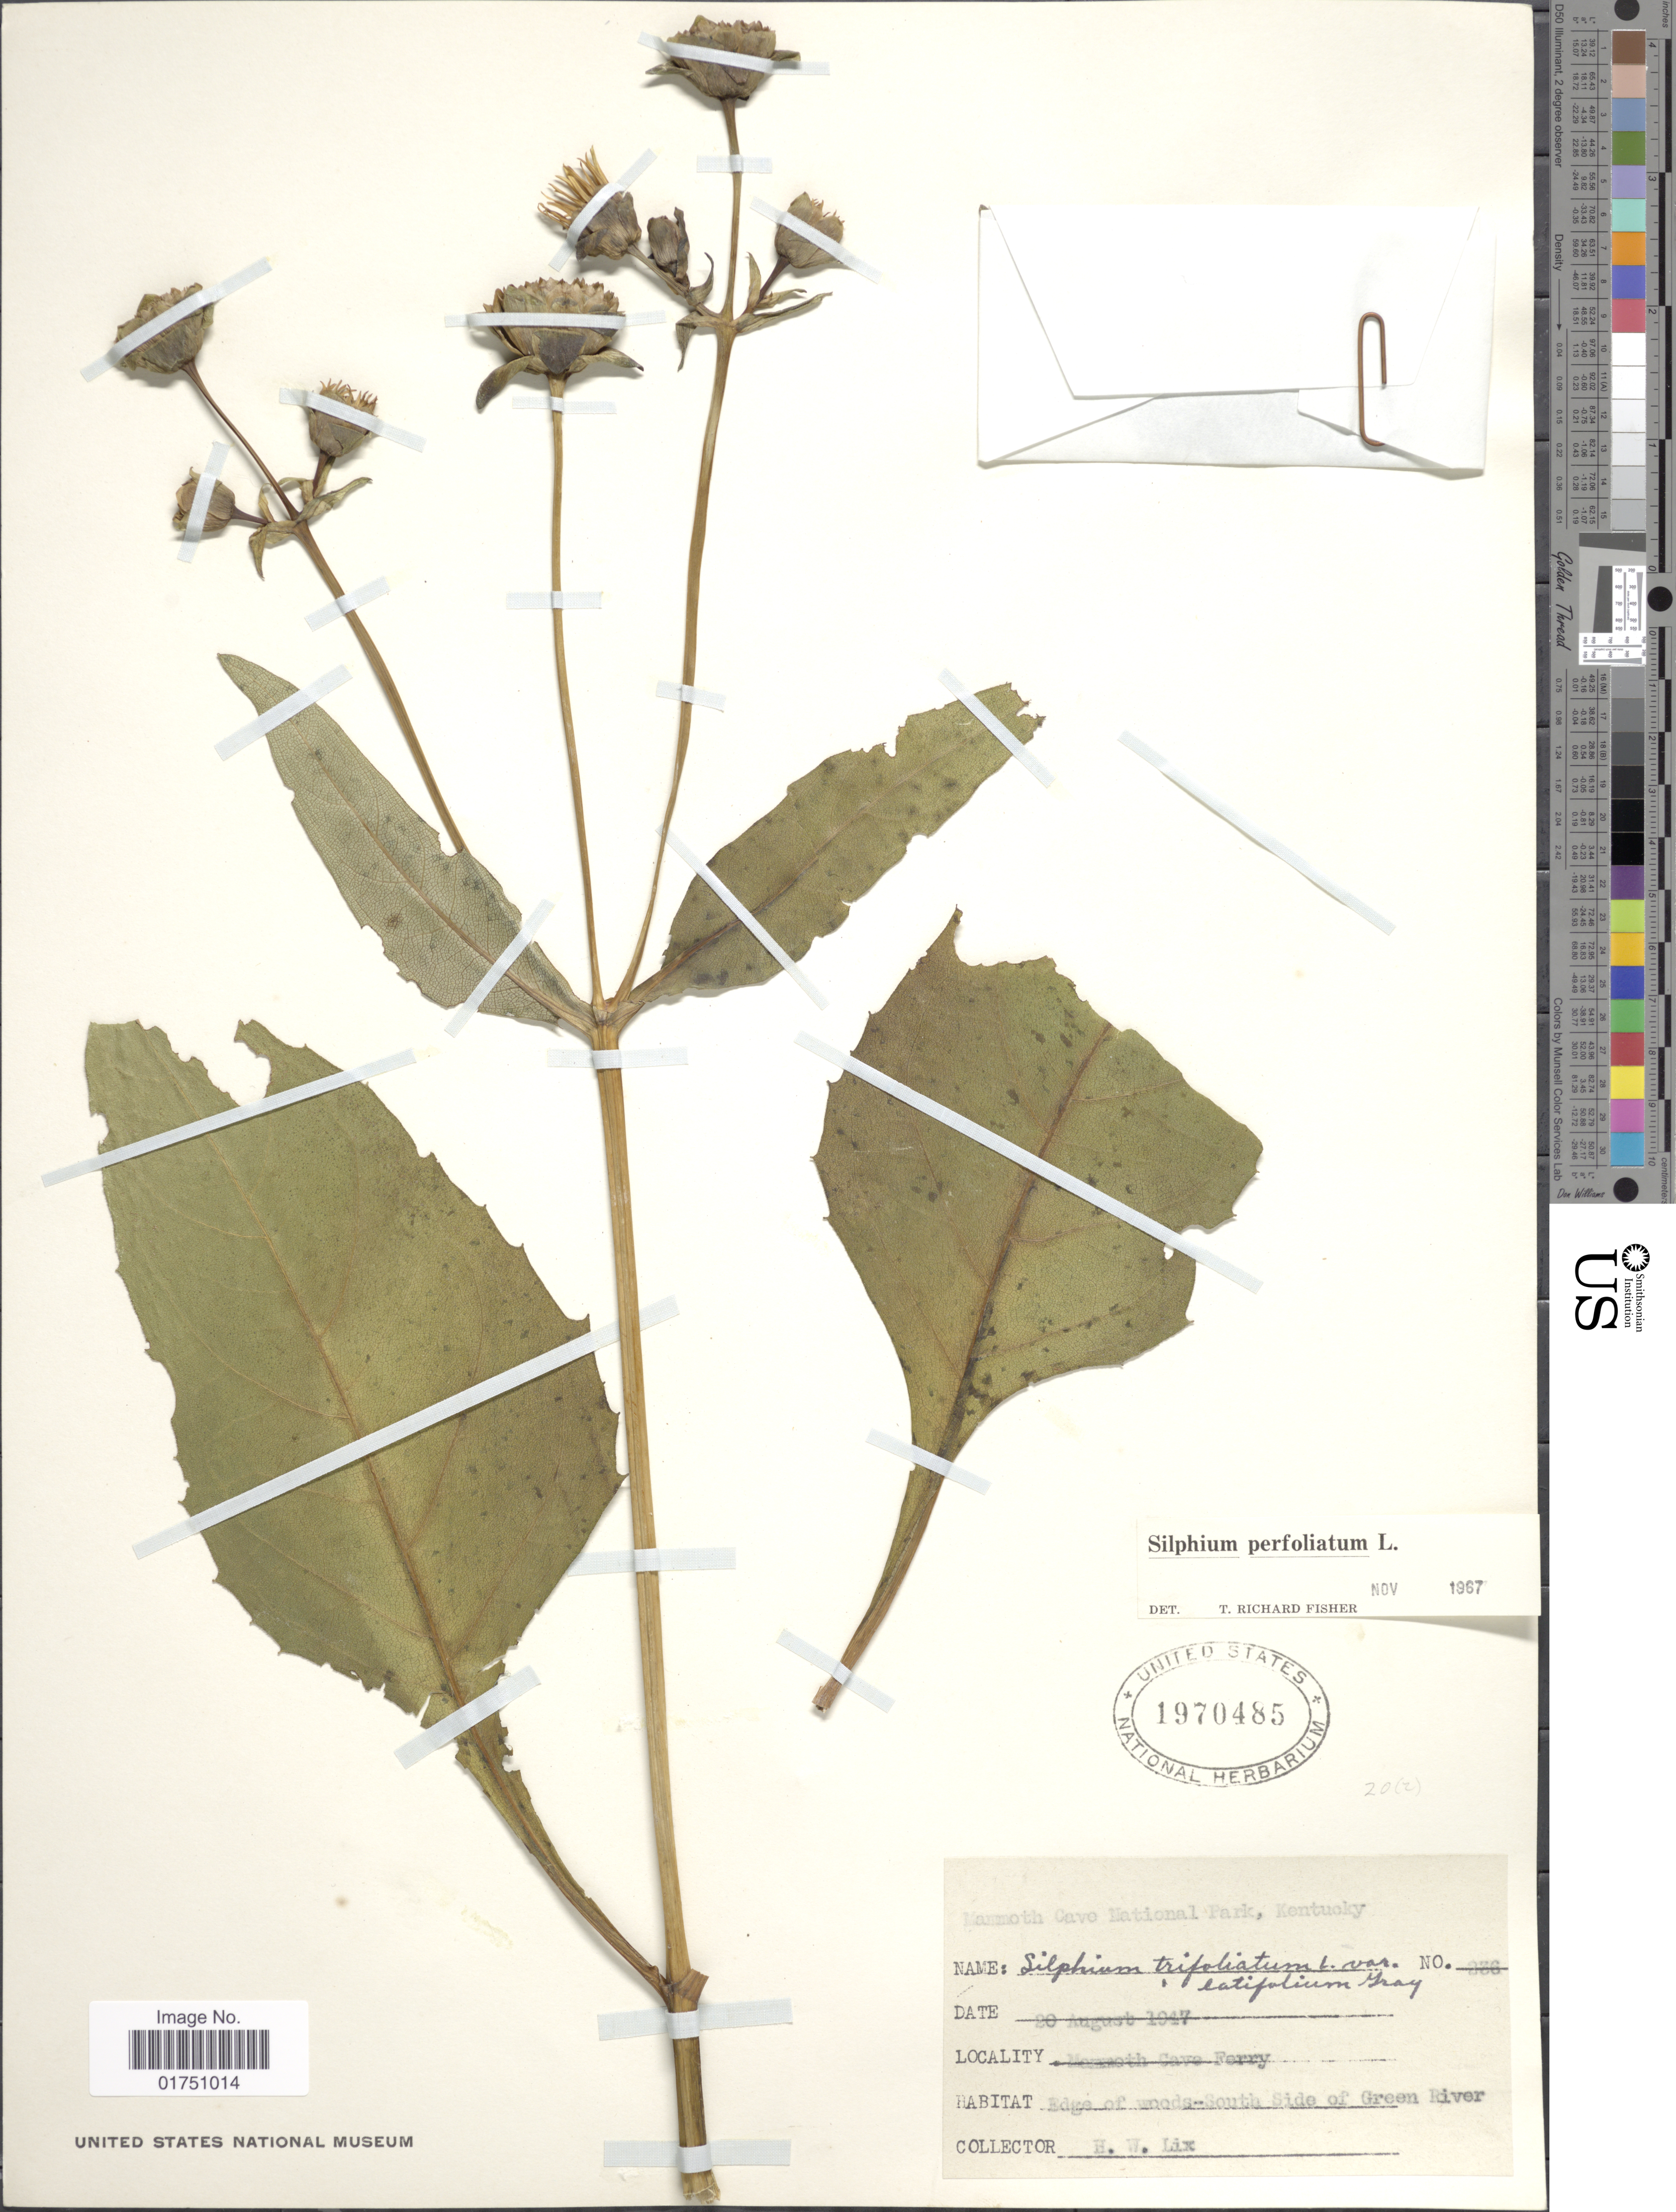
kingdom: Plantae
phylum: Tracheophyta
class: Magnoliopsida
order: Asterales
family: Asteraceae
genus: Silphium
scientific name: Silphium perfoliatum var. perfoliatum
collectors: H. W. Lix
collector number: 336*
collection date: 1947-08-20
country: United States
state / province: Kentucky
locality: Mammoth Cave National Park, Kentucky. Mammoth Cave Ferry. Edge of woods-South Side of Green River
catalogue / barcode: US 1970485